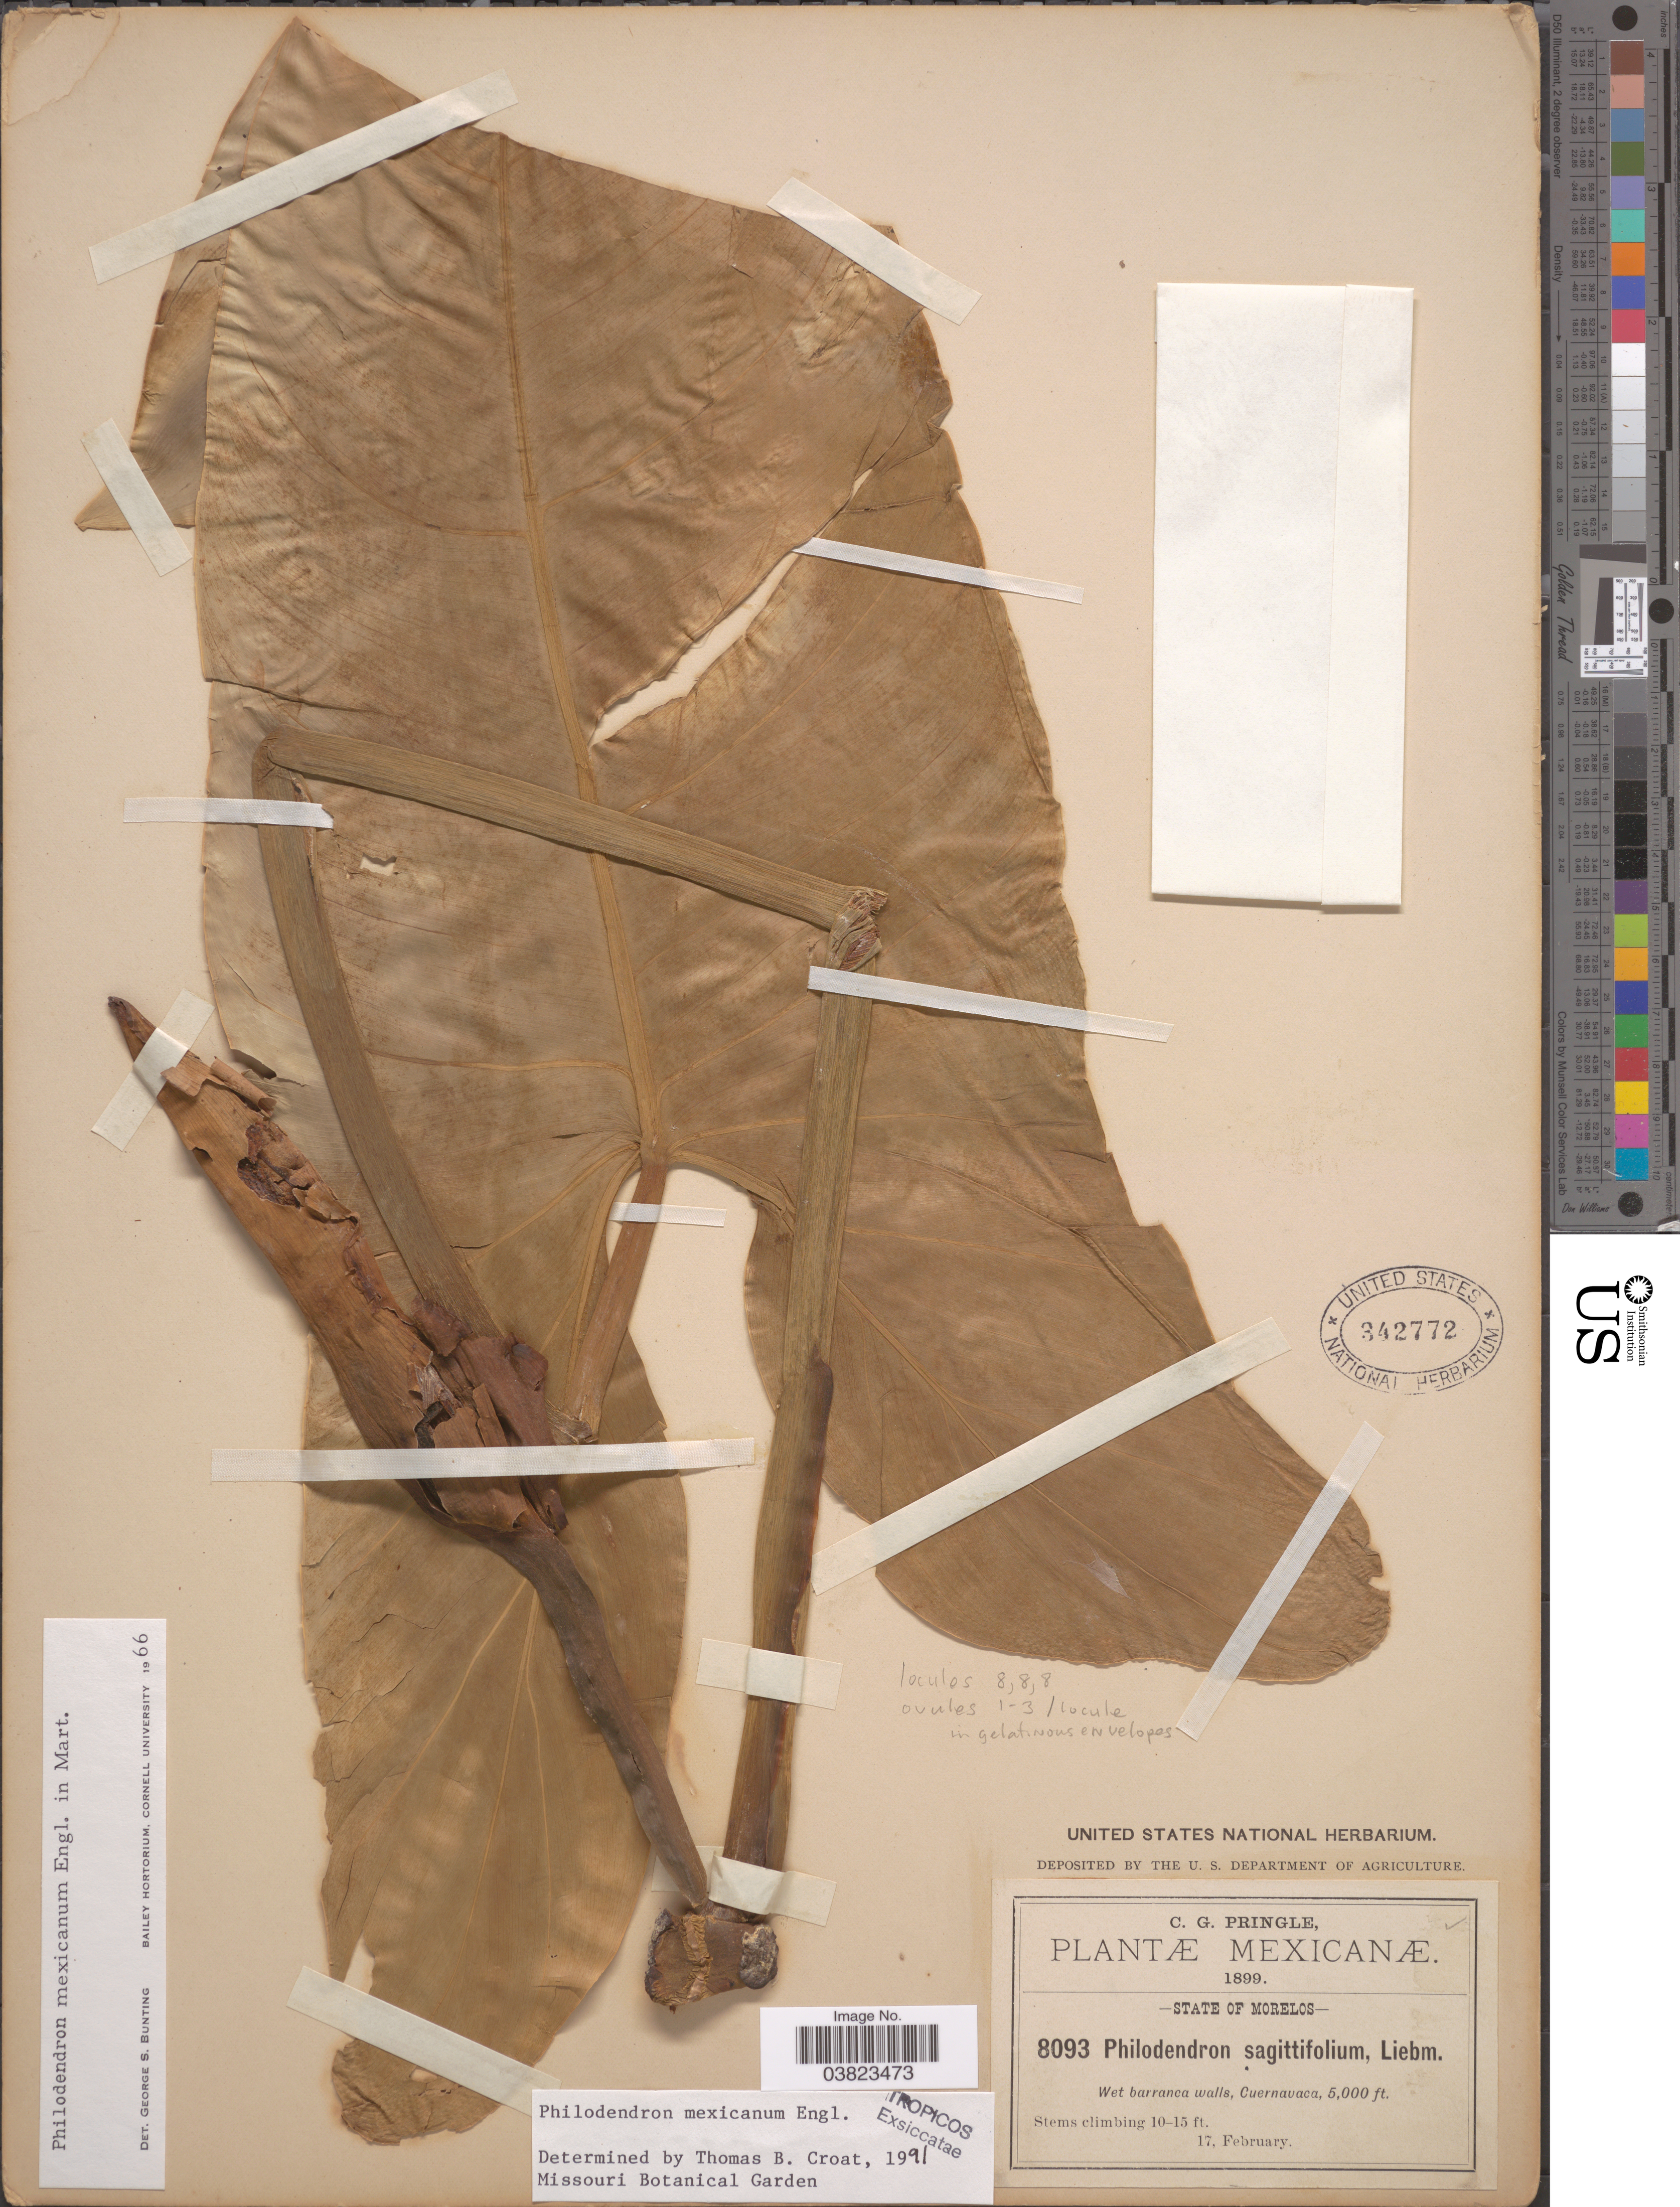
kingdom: Plantae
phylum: Tracheophyta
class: Liliopsida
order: Alismatales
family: Araceae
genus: Philodendron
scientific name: Philodendron mexicanum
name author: Engl.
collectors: C. G. Pringle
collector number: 8093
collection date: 1899-02-17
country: Mexico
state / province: Morelos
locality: Wet barranca walls, Cuernavaca.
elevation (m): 1524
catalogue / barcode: US 342772